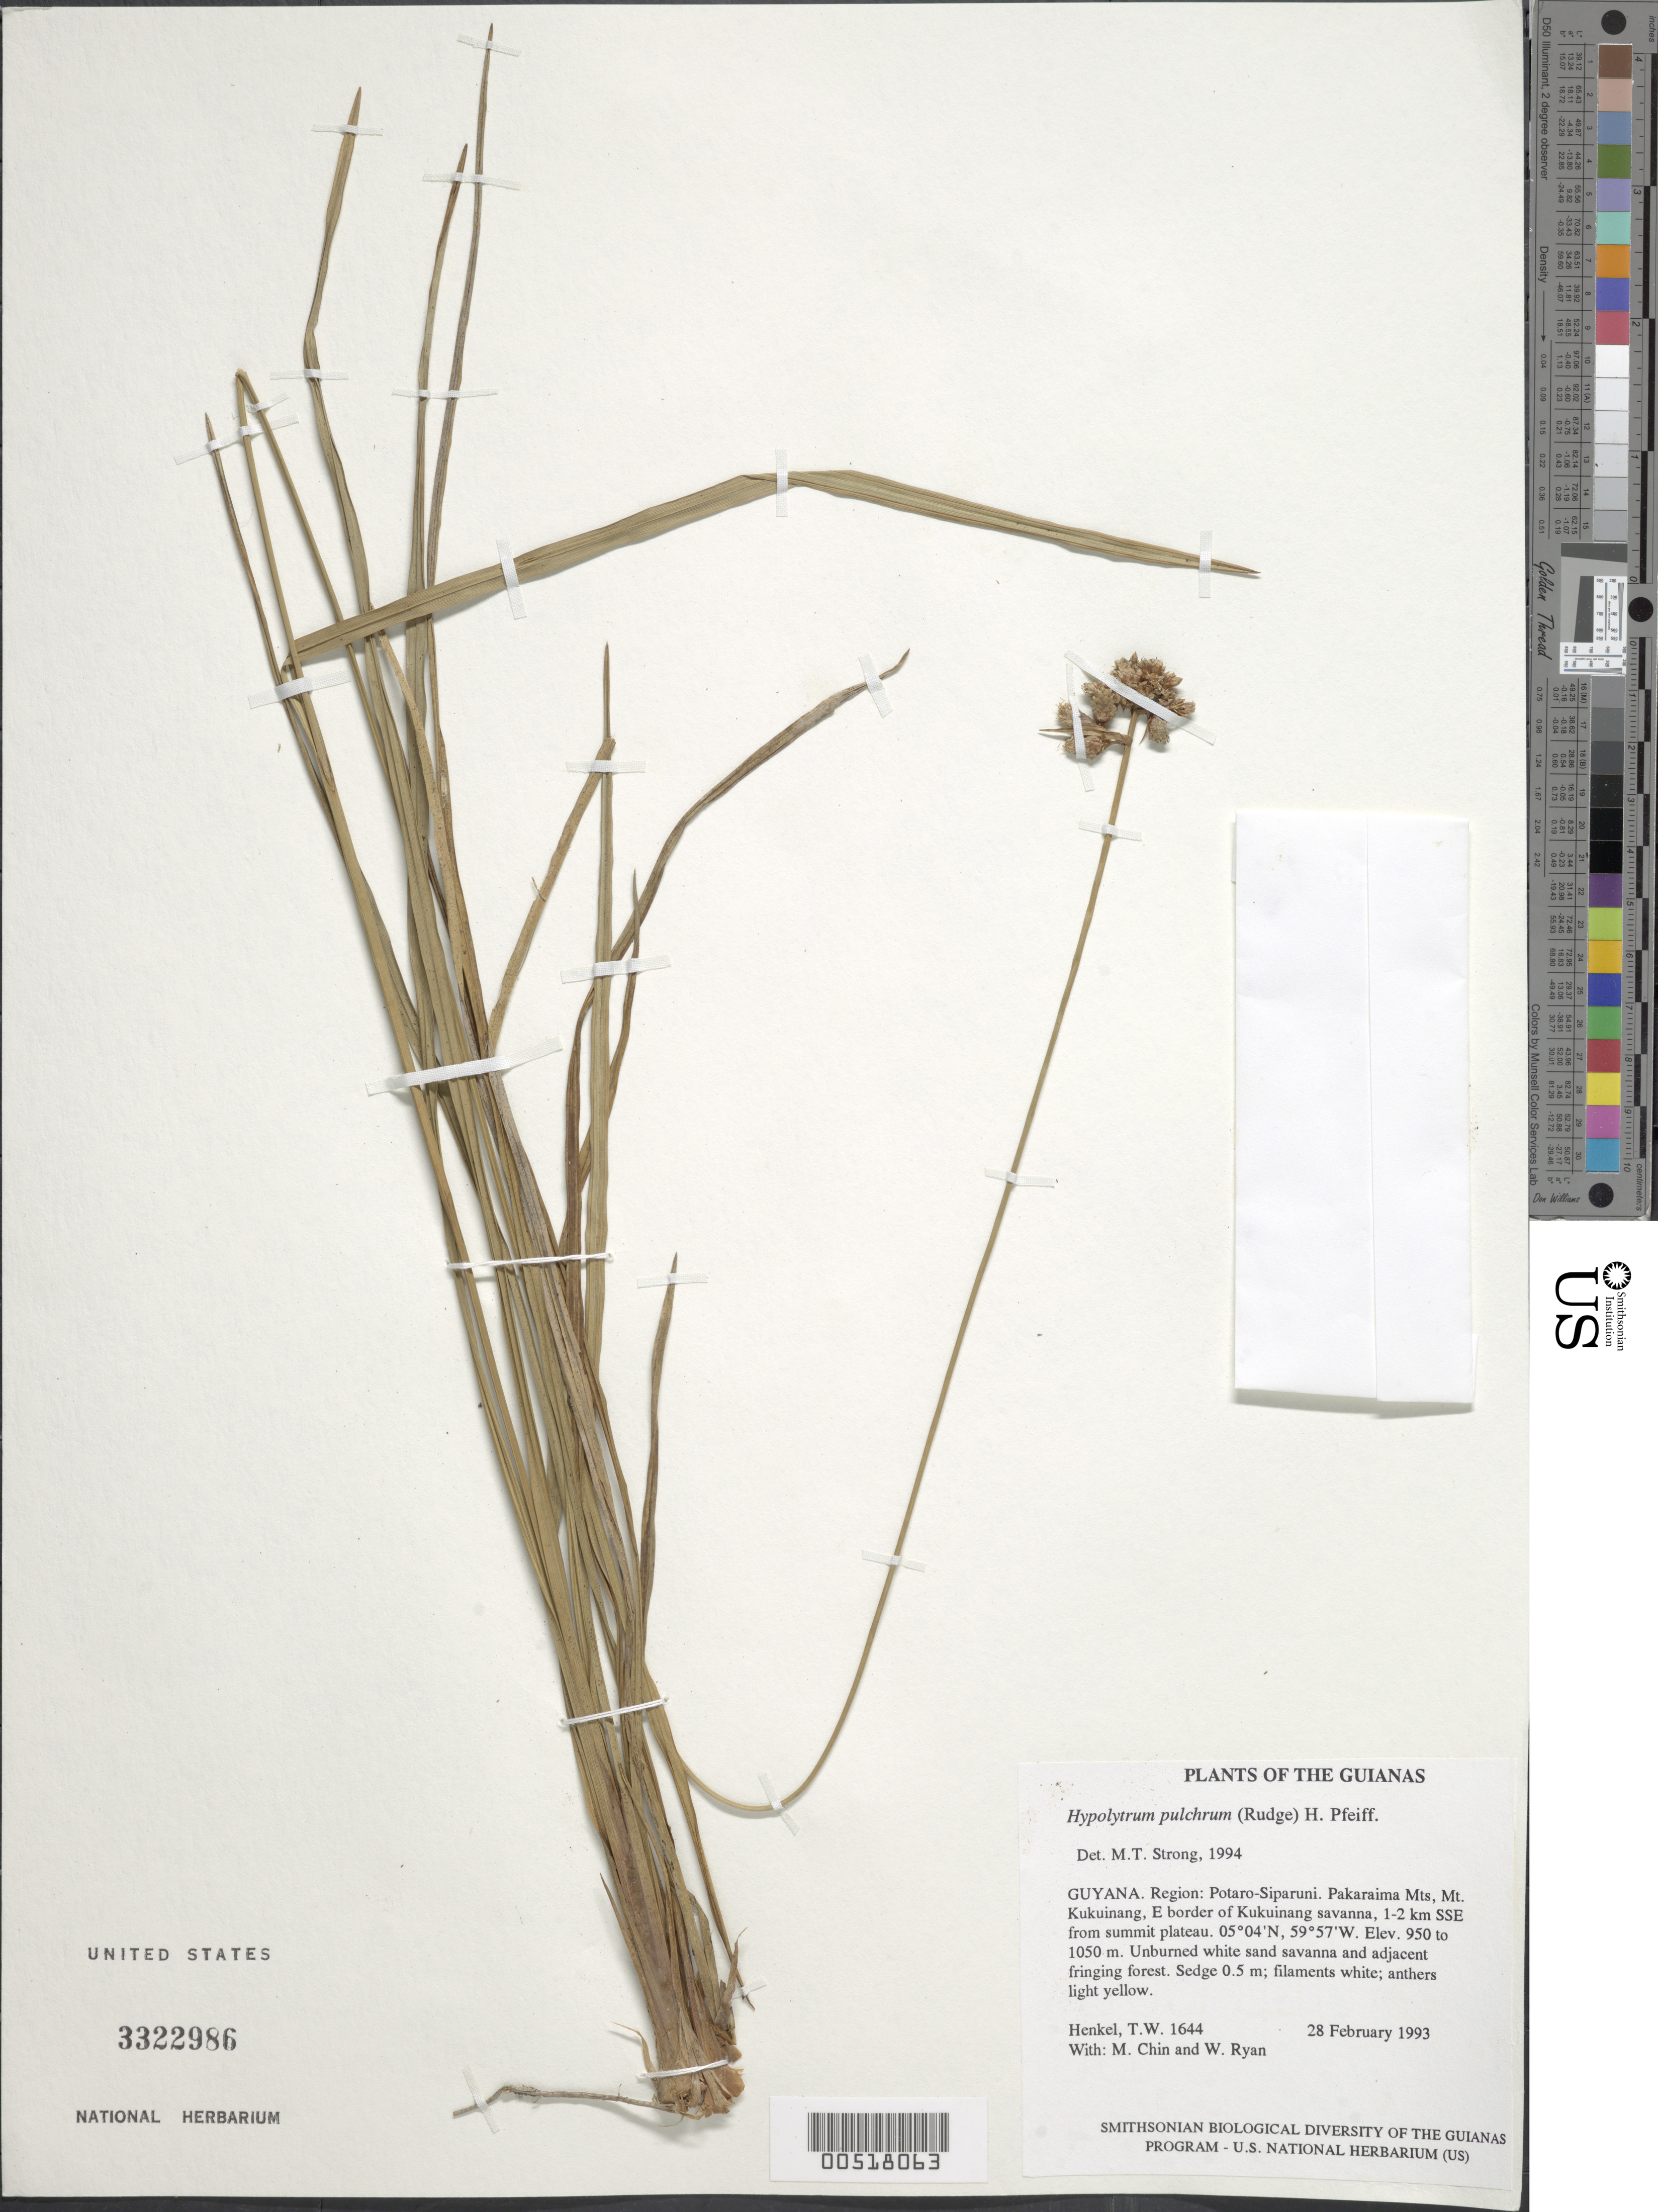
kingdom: Plantae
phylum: Tracheophyta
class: Liliopsida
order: Poales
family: Cyperaceae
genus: Hypolytrum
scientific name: Hypolytrum pulchrum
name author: (Rudge) H. Pfeiff.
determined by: Strong, M. T., (US), Smithsonian Institution - National Museum of Natural History (UNITED STATES)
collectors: T. Henkel, M. Chin & W. Ryan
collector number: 1644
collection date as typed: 28 February 1993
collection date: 1993-02-28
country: Guyana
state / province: Potaro-Siparuni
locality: Pakaraima Mts, Mt. Kukuinang, E border of Kukuinang savanna, 1-2 km SSE from summit plateau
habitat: Unburned white sand savanna and adjacent fringing forest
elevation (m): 950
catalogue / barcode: US 3322986